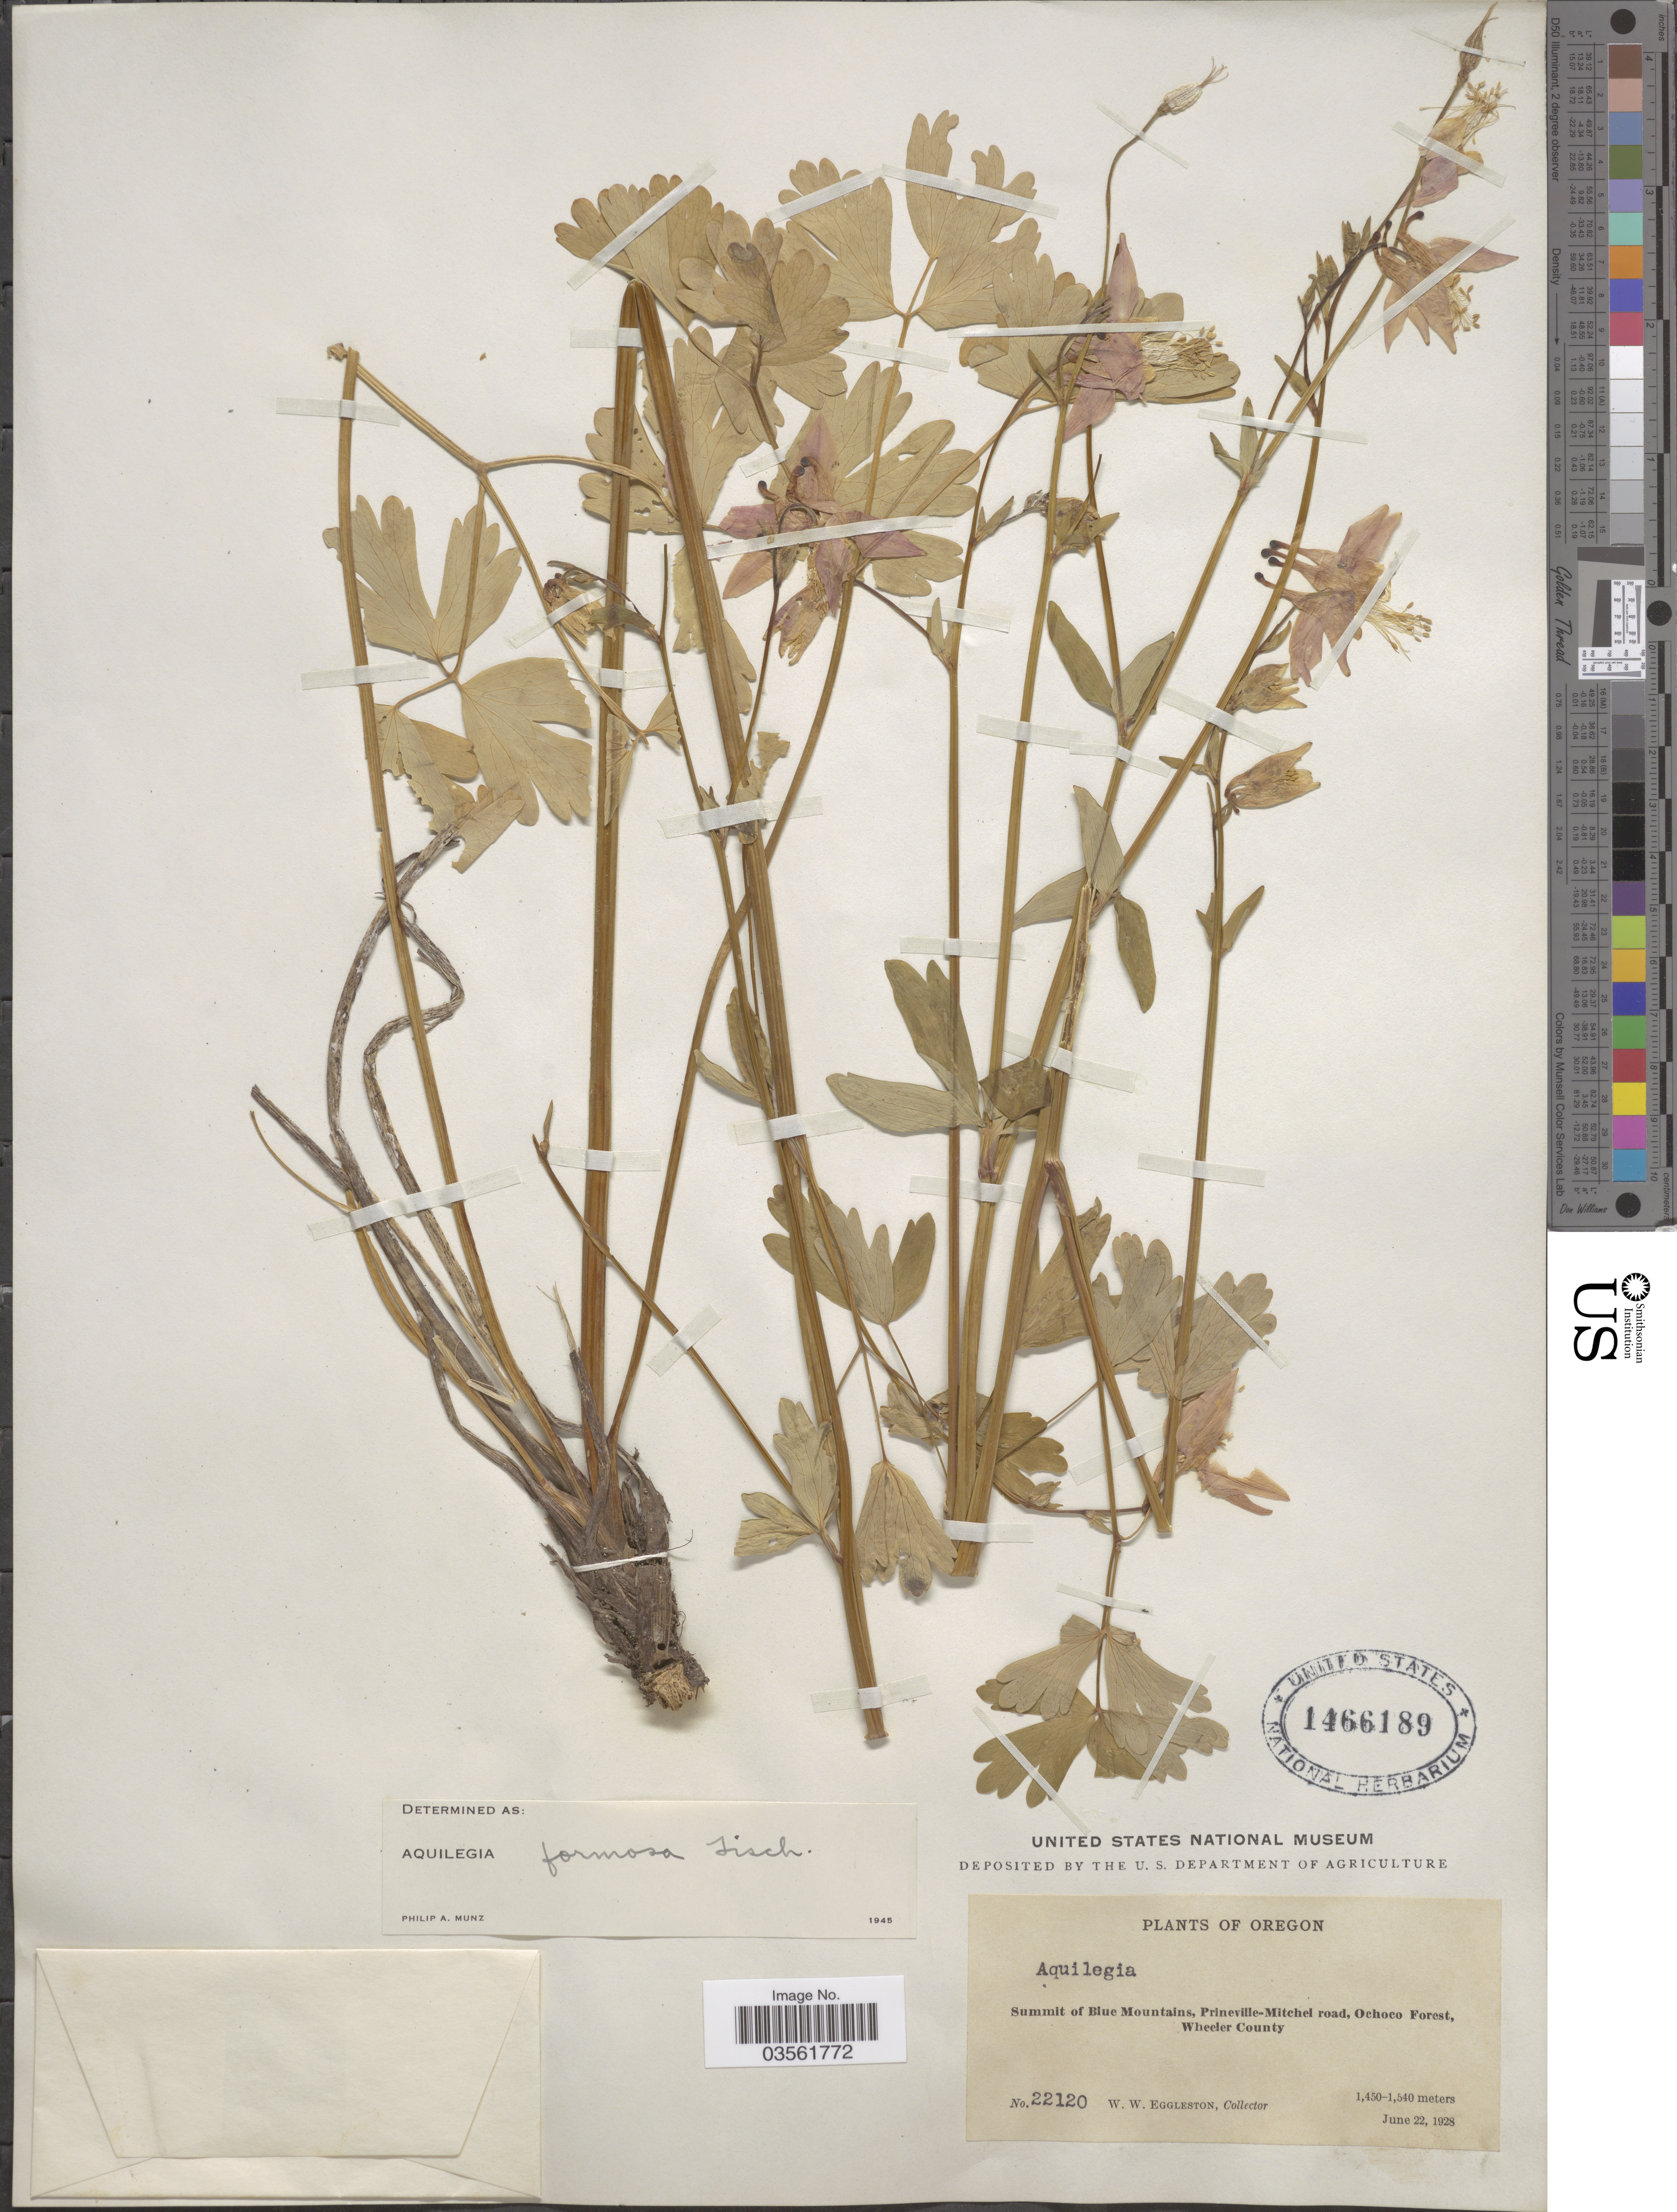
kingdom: Plantae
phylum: Tracheophyta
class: Magnoliopsida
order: Ranunculales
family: Ranunculaceae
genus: Aquilegia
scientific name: Aquilegia formosa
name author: Fisch. ex DC.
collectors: W. W. Eggleston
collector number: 22120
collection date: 1928-06-22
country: United States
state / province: Oregon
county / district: Wheeler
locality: Summit of Blue Mountains, Prinville-Mitchel road, Ochoco Forest, Wheeler County.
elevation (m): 1450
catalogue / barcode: US 1466189